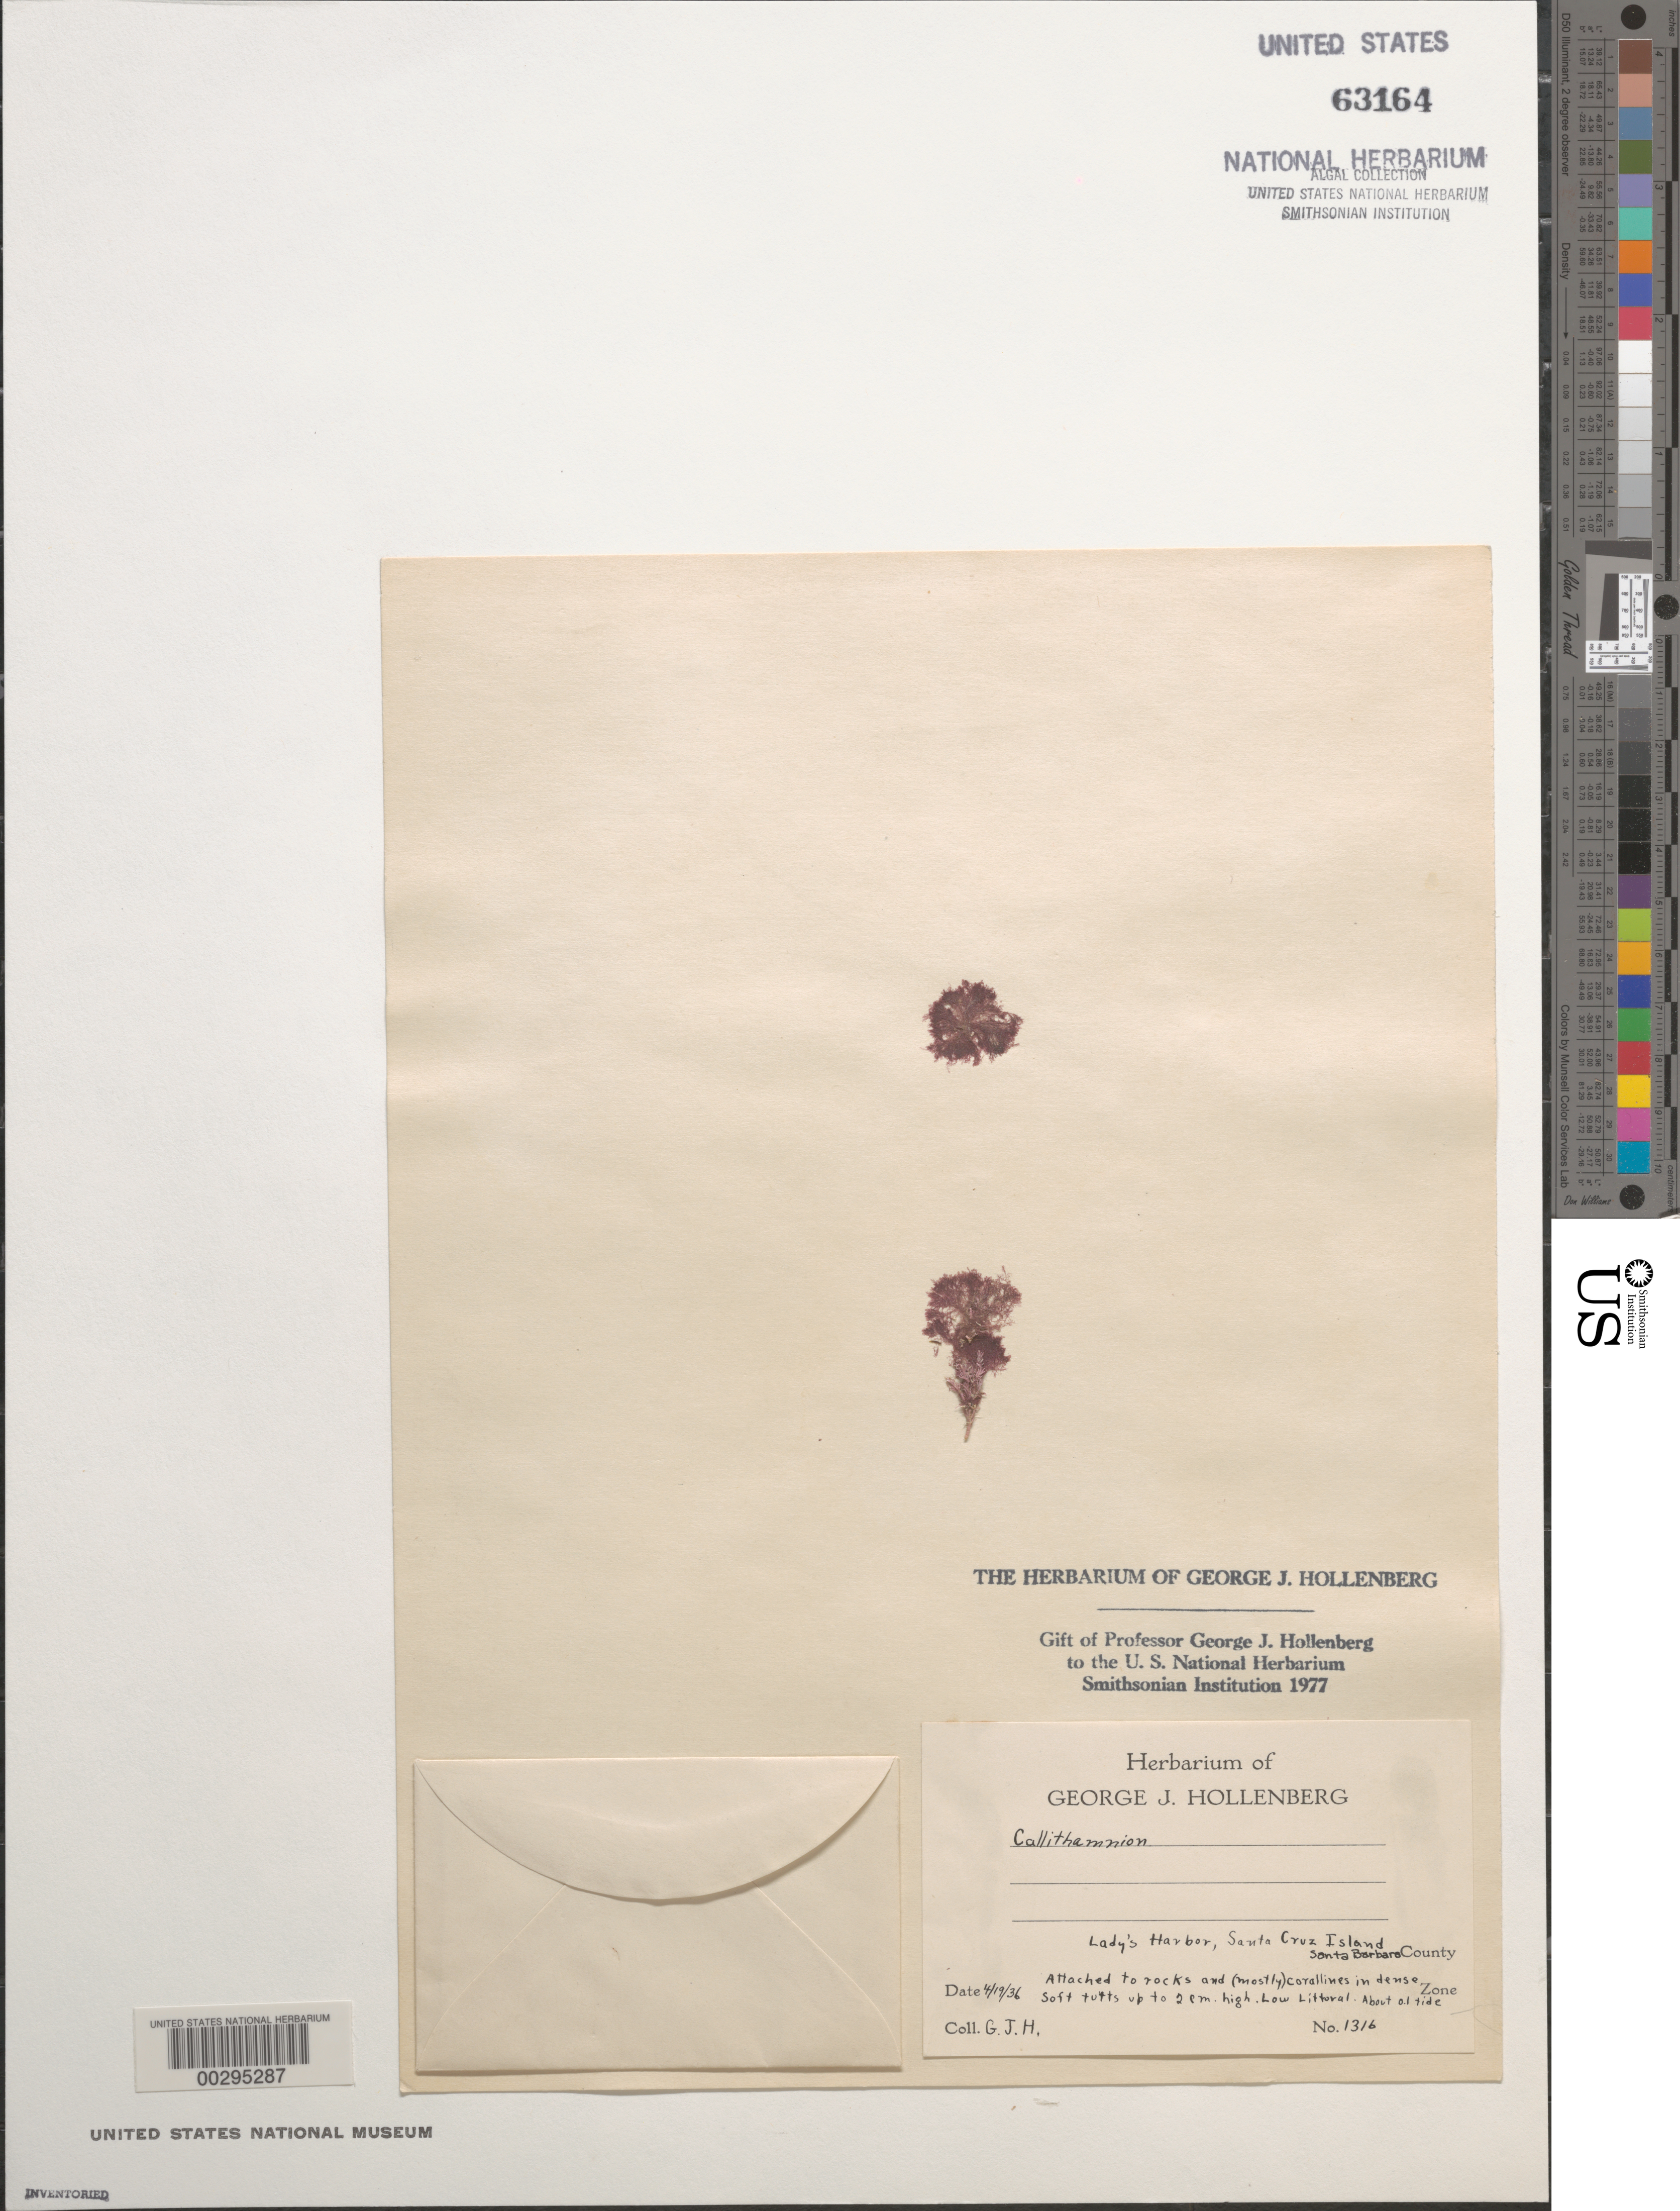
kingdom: Plantae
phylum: Rhodophyta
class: Florideophyceae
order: Ceramiales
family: Callithamniaceae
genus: Callithamnion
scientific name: Callithamnion sp.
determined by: Hollenberg, George J.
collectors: G. Hollenberg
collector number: GJH 1316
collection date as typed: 19 Apr 1936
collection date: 1936-04-19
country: United States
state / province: California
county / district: Santa Barbara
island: Santa Cruz Island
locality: Lady's Harbor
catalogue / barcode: US 63164